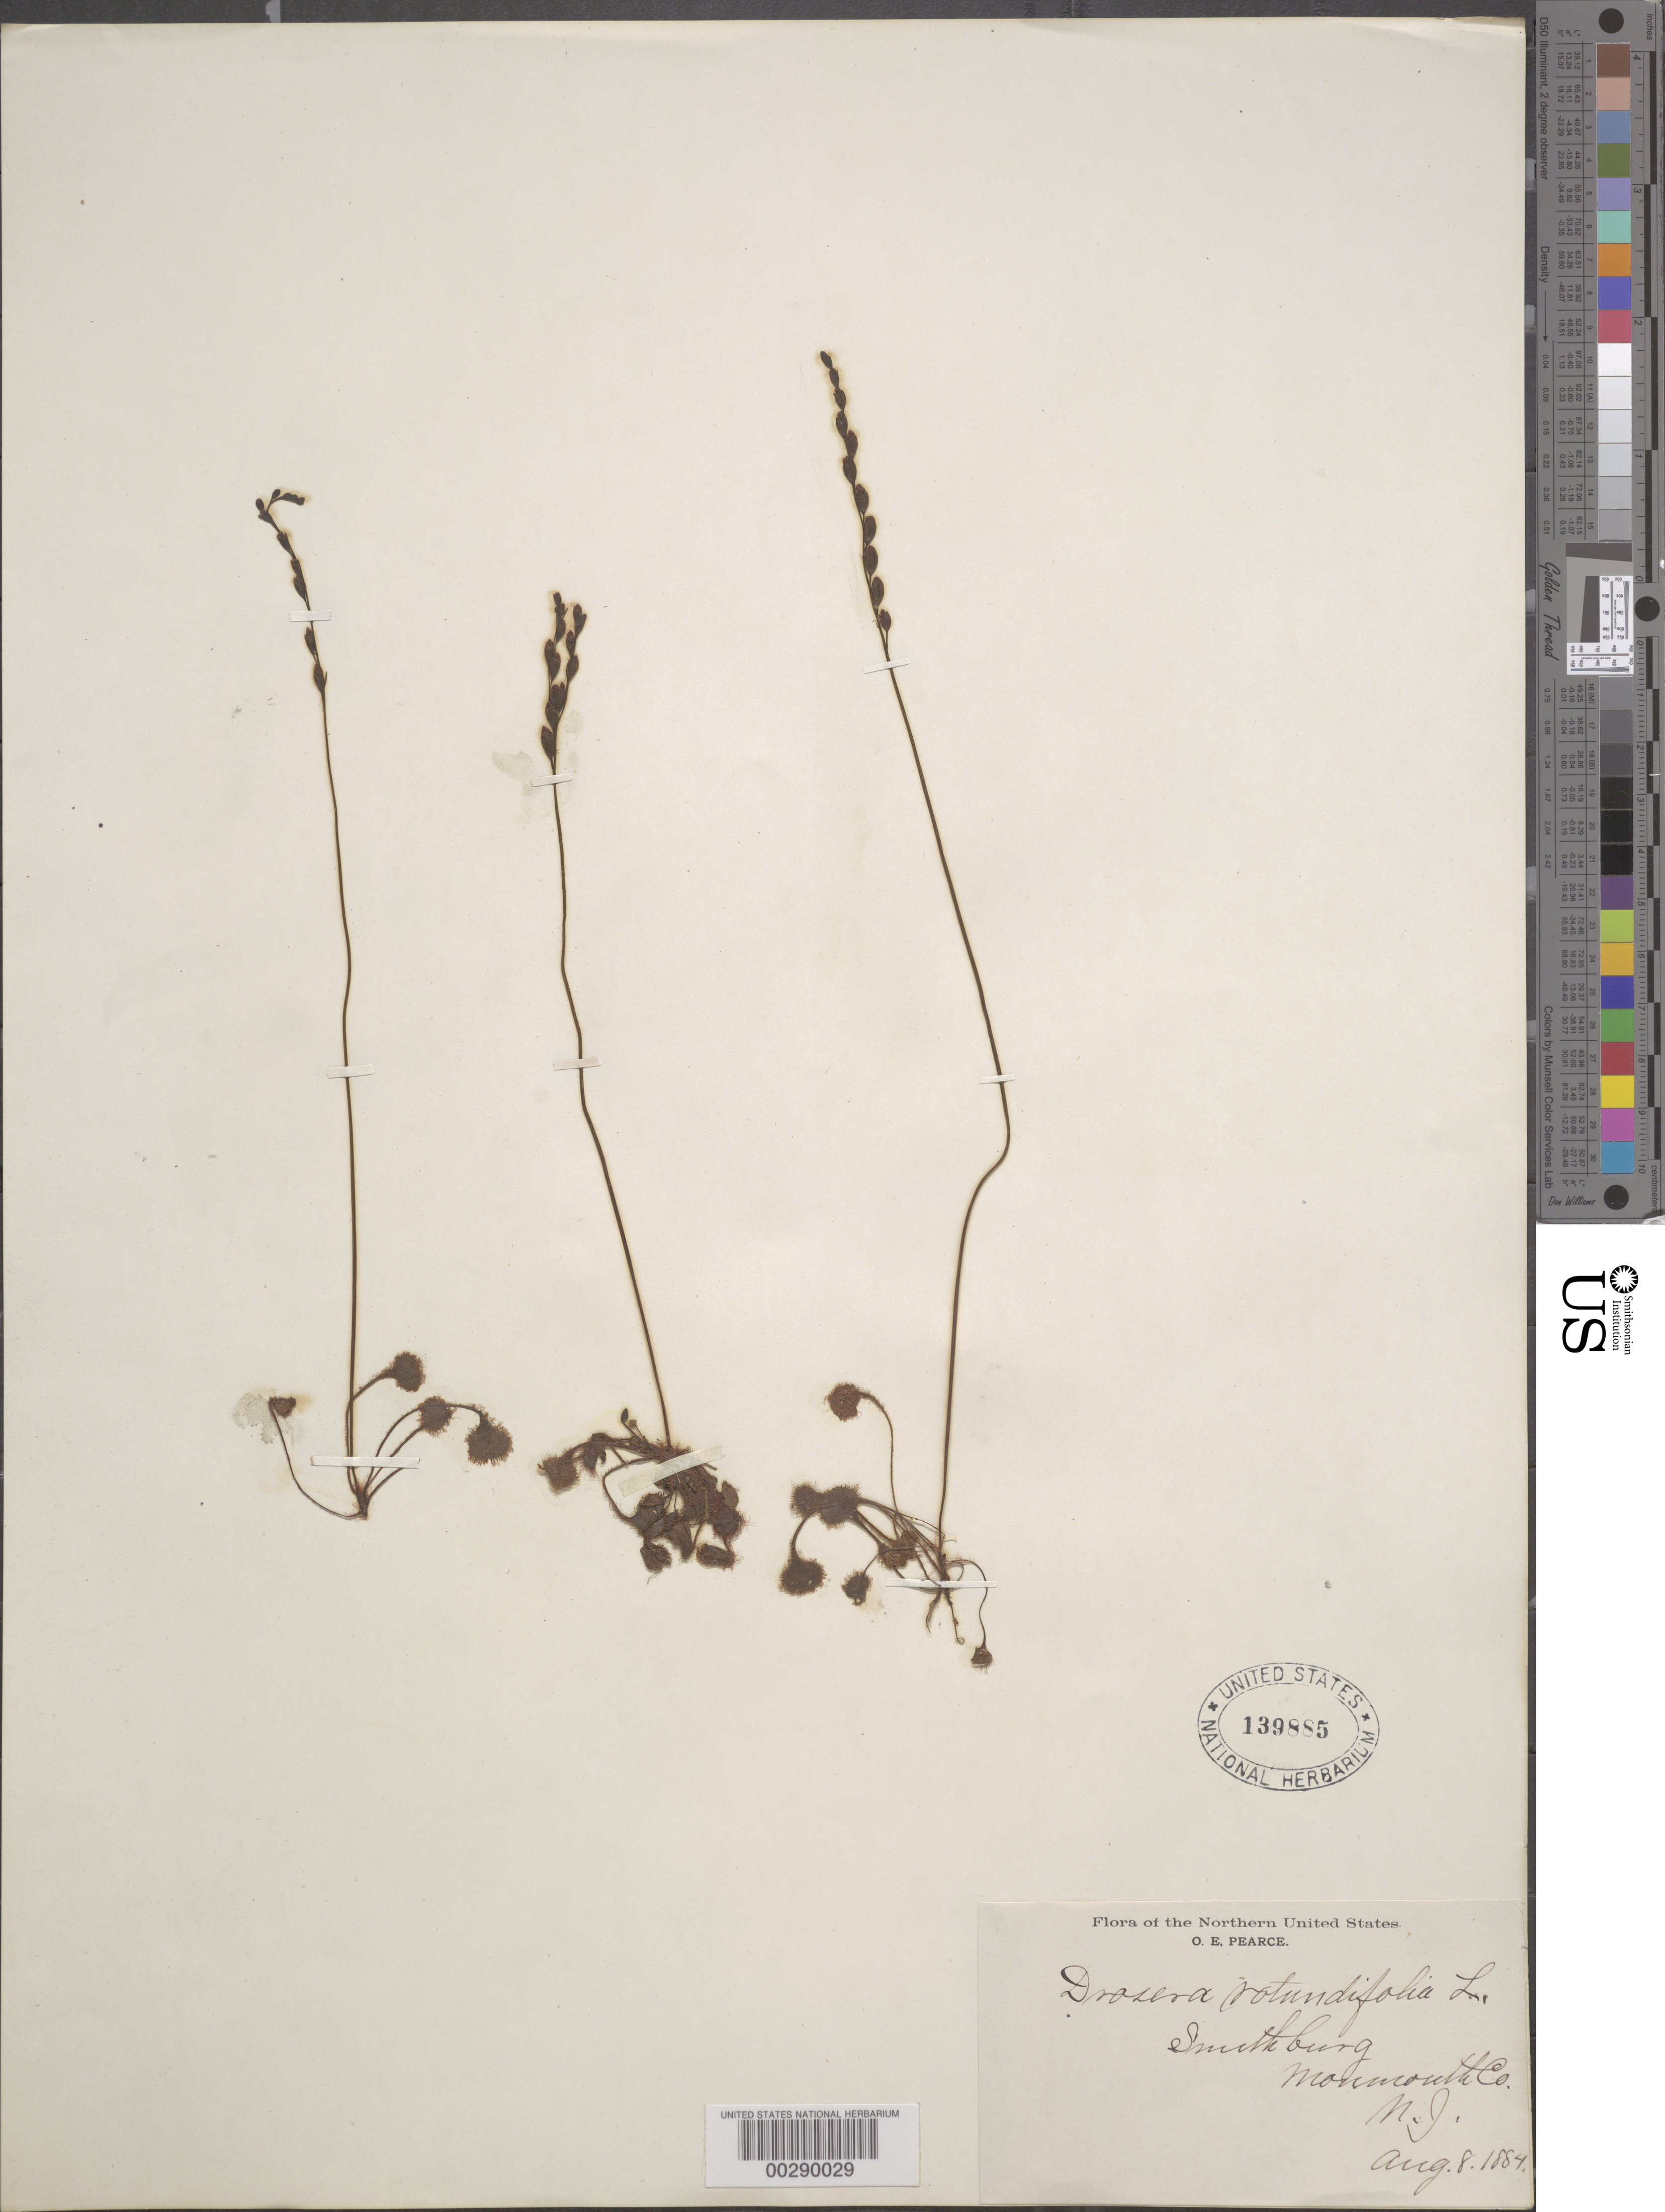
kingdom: Plantae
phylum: Tracheophyta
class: Magnoliopsida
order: Caryophyllales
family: Droseraceae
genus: Drosera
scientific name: Drosera rotundifolia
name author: L.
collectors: O. E. Pearce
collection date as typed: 08 Aug 1884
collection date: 1884-08-08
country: United States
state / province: New Jersey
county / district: Monmouth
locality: Smithburg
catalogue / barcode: US 139885